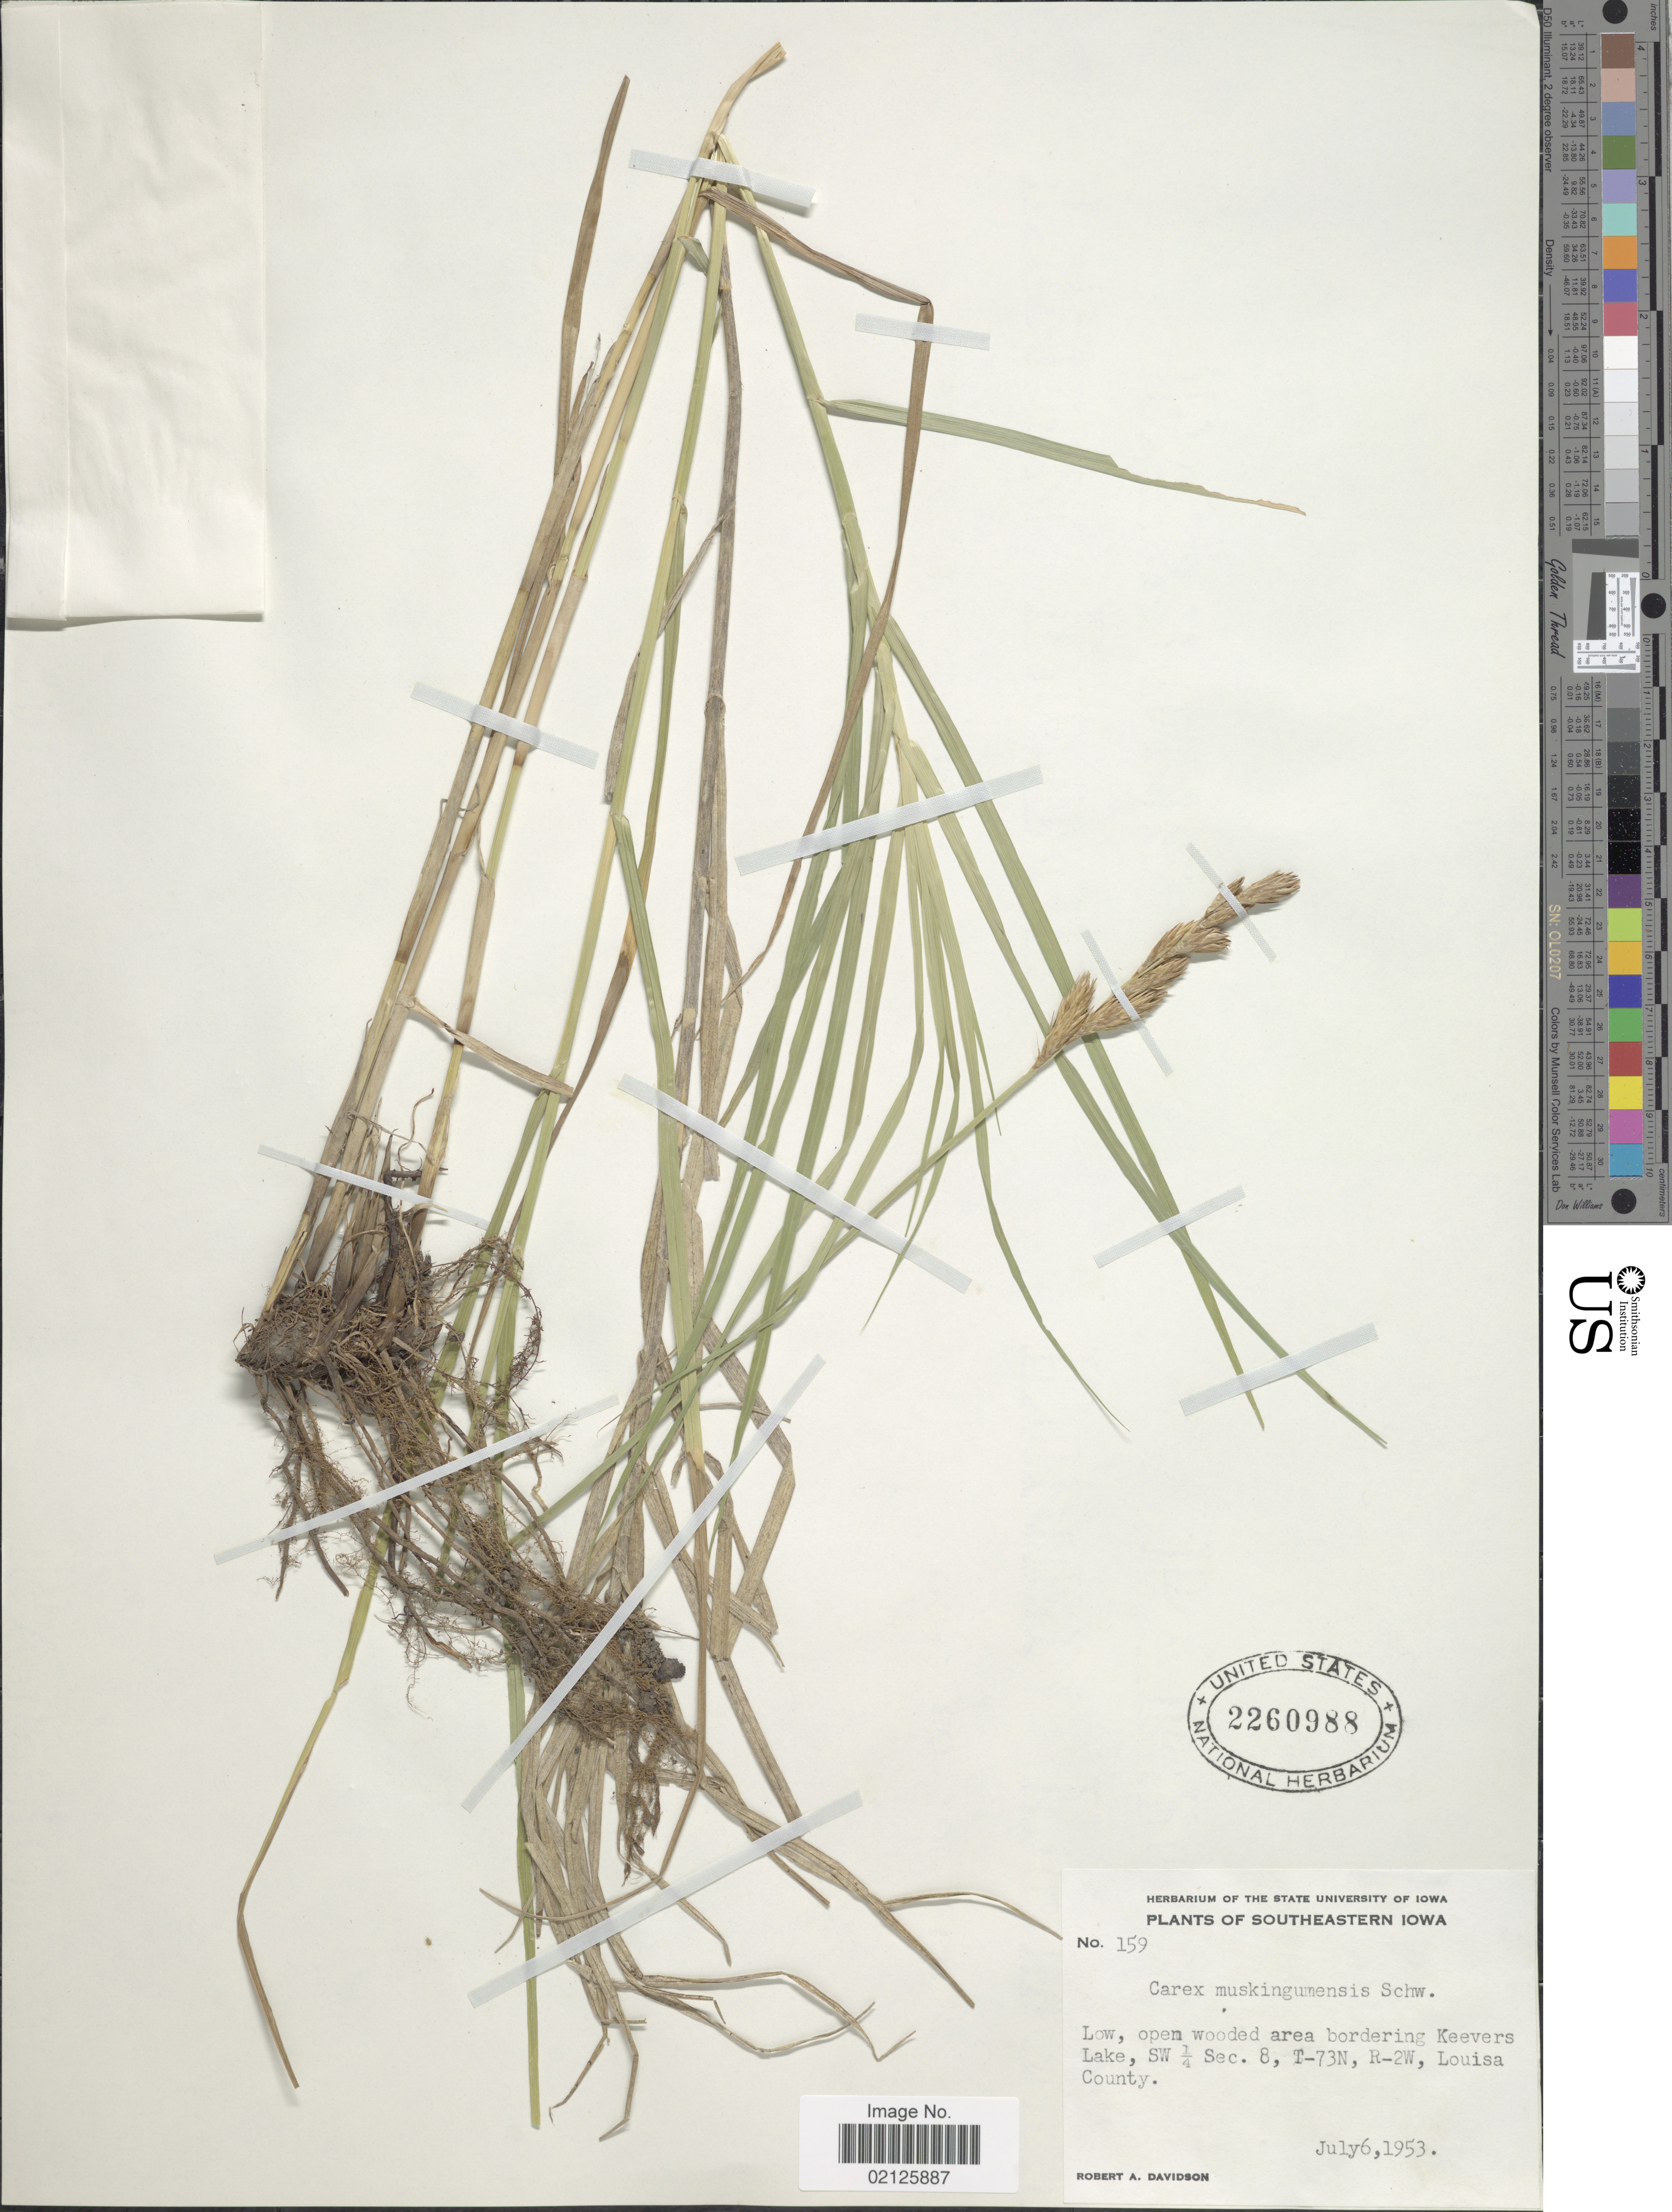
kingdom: Plantae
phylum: Tracheophyta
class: Liliopsida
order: Poales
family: Cyperaceae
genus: Carex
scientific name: Carex muskingumensis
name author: Schwein.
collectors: R. A. Davidson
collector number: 159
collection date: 1953-07-06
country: United States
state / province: Iowa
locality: Southeastern Iowa, Low, open wooded area bordering Keevers Lake, SW ¼ Sec. 8, T-73N, R-2W, Louisa County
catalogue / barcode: US 2260988